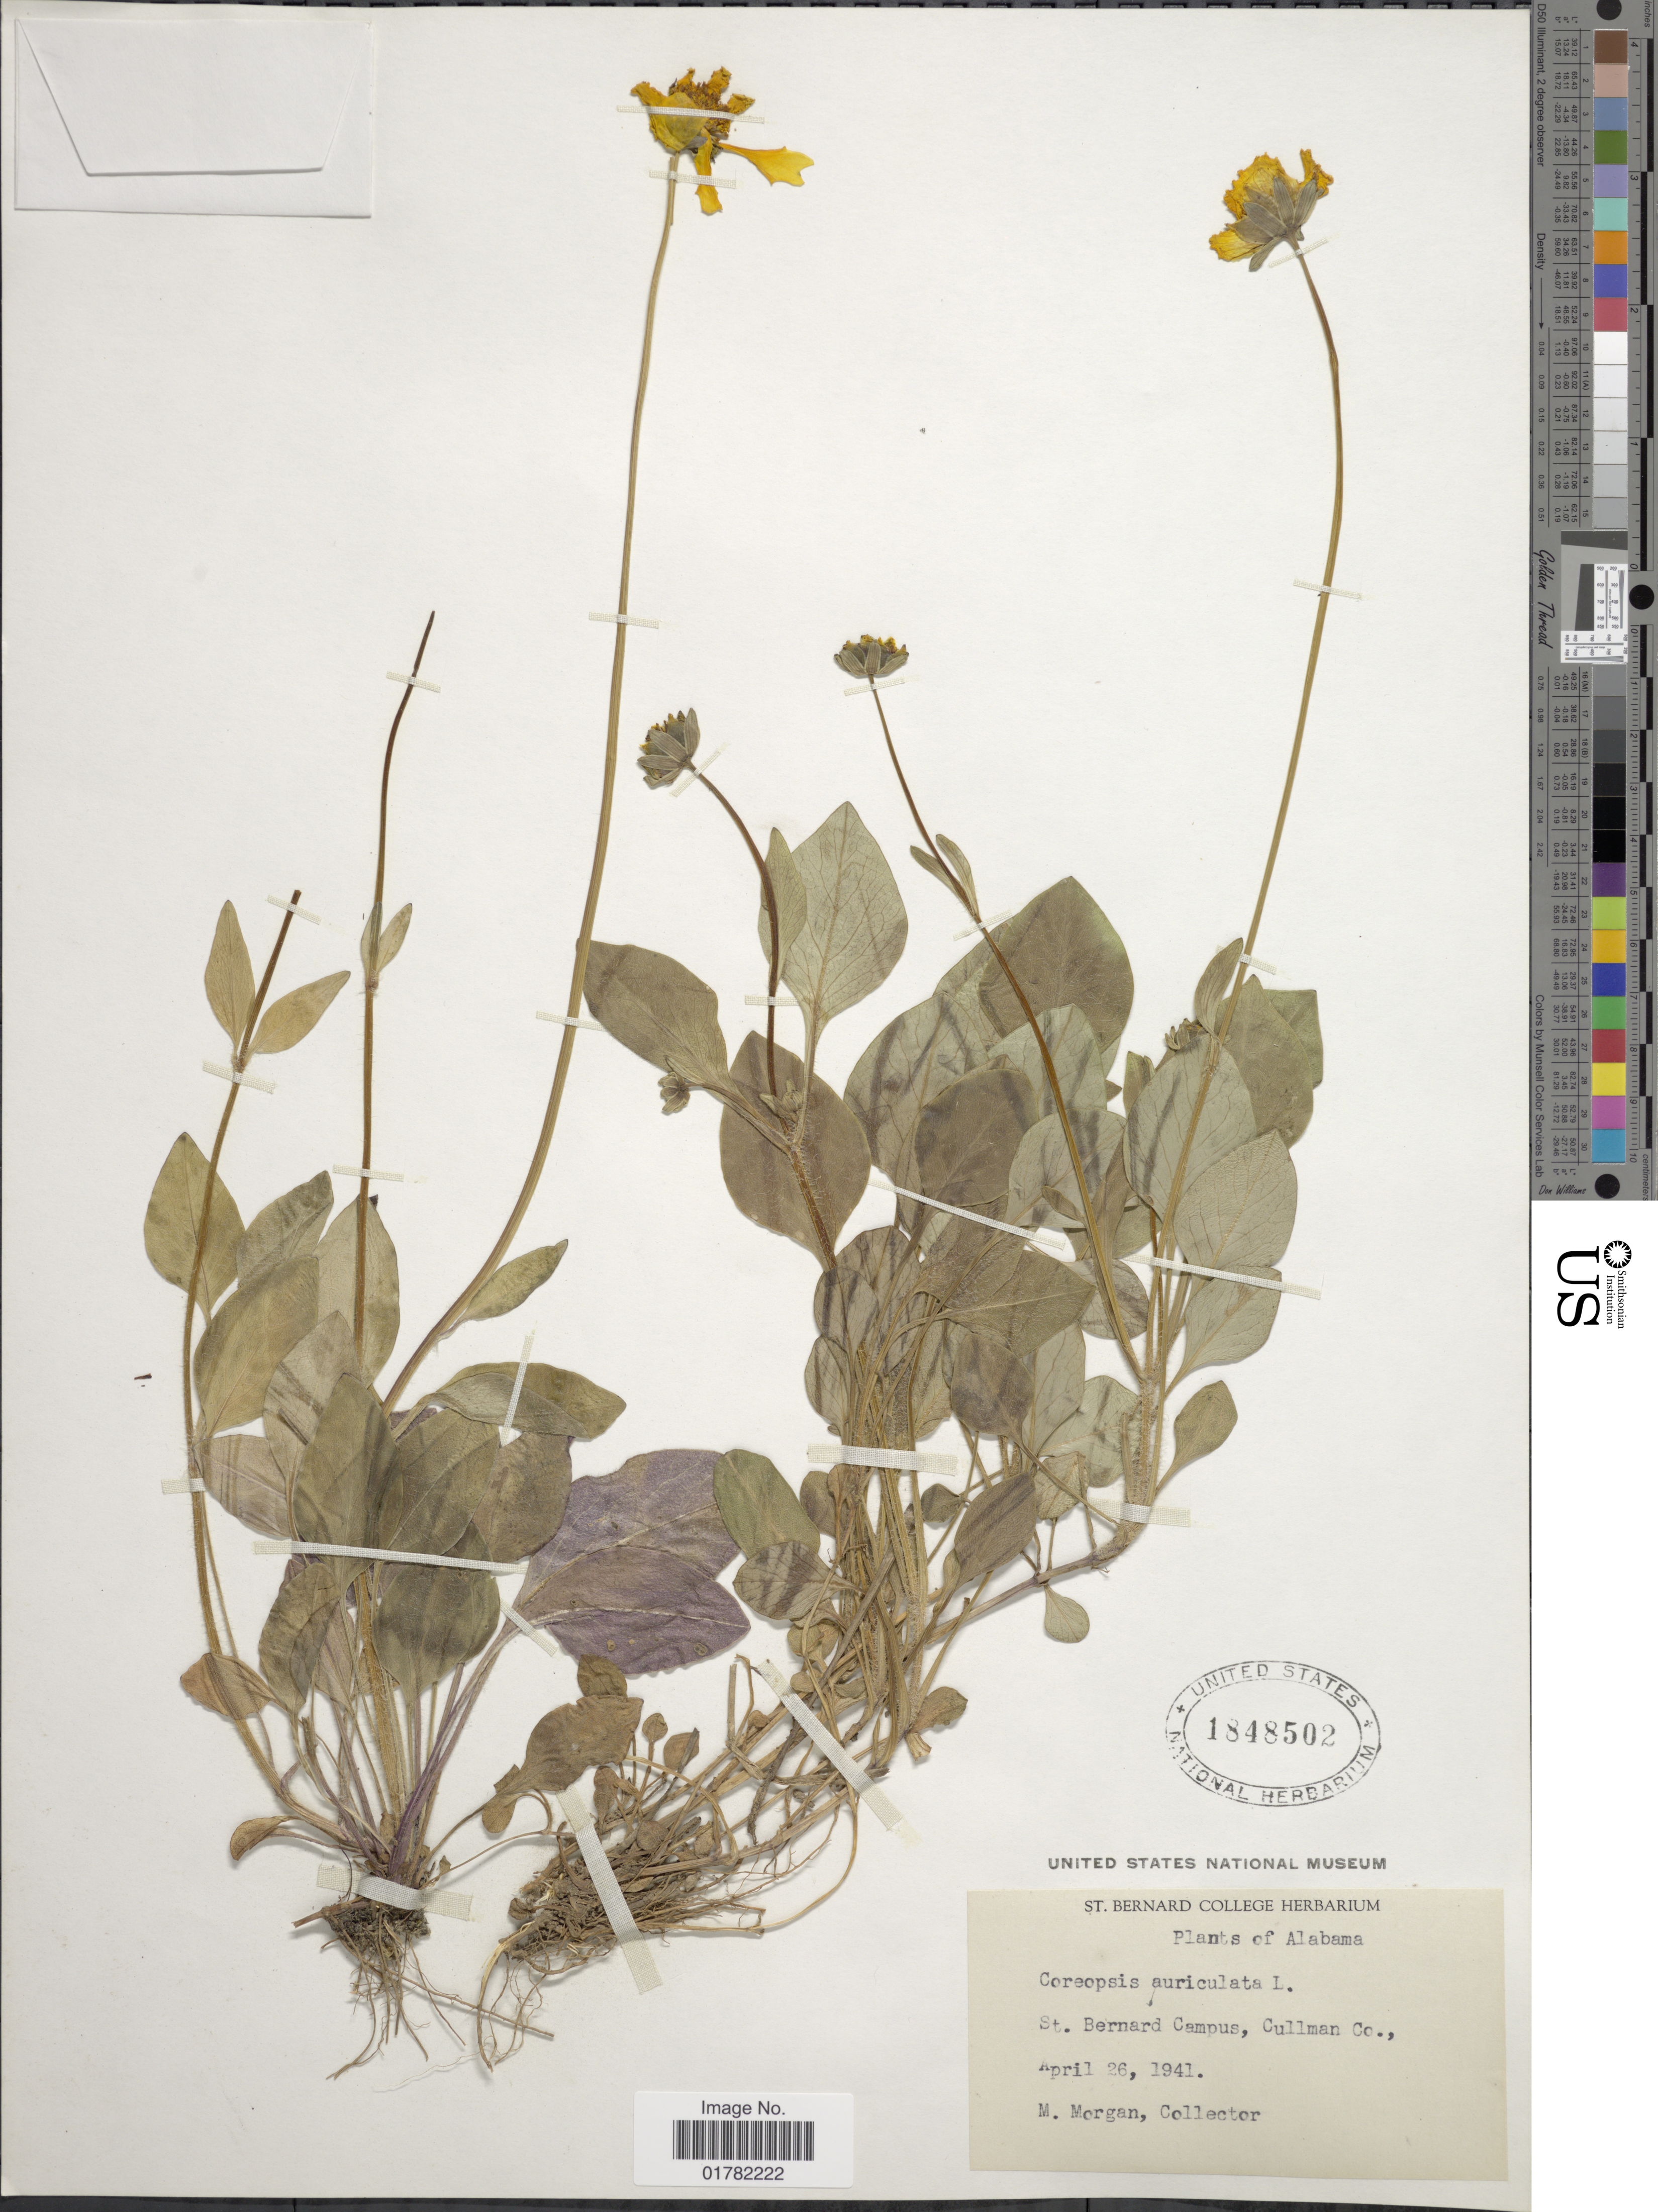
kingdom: Plantae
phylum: Tracheophyta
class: Magnoliopsida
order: Asterales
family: Asteraceae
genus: Coreopsis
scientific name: Coreopsis auriculata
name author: L.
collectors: M. Morgan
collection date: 1941-04-26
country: United States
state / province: Alabama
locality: St Bernard Campus, Cullman Co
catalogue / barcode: US 1848502